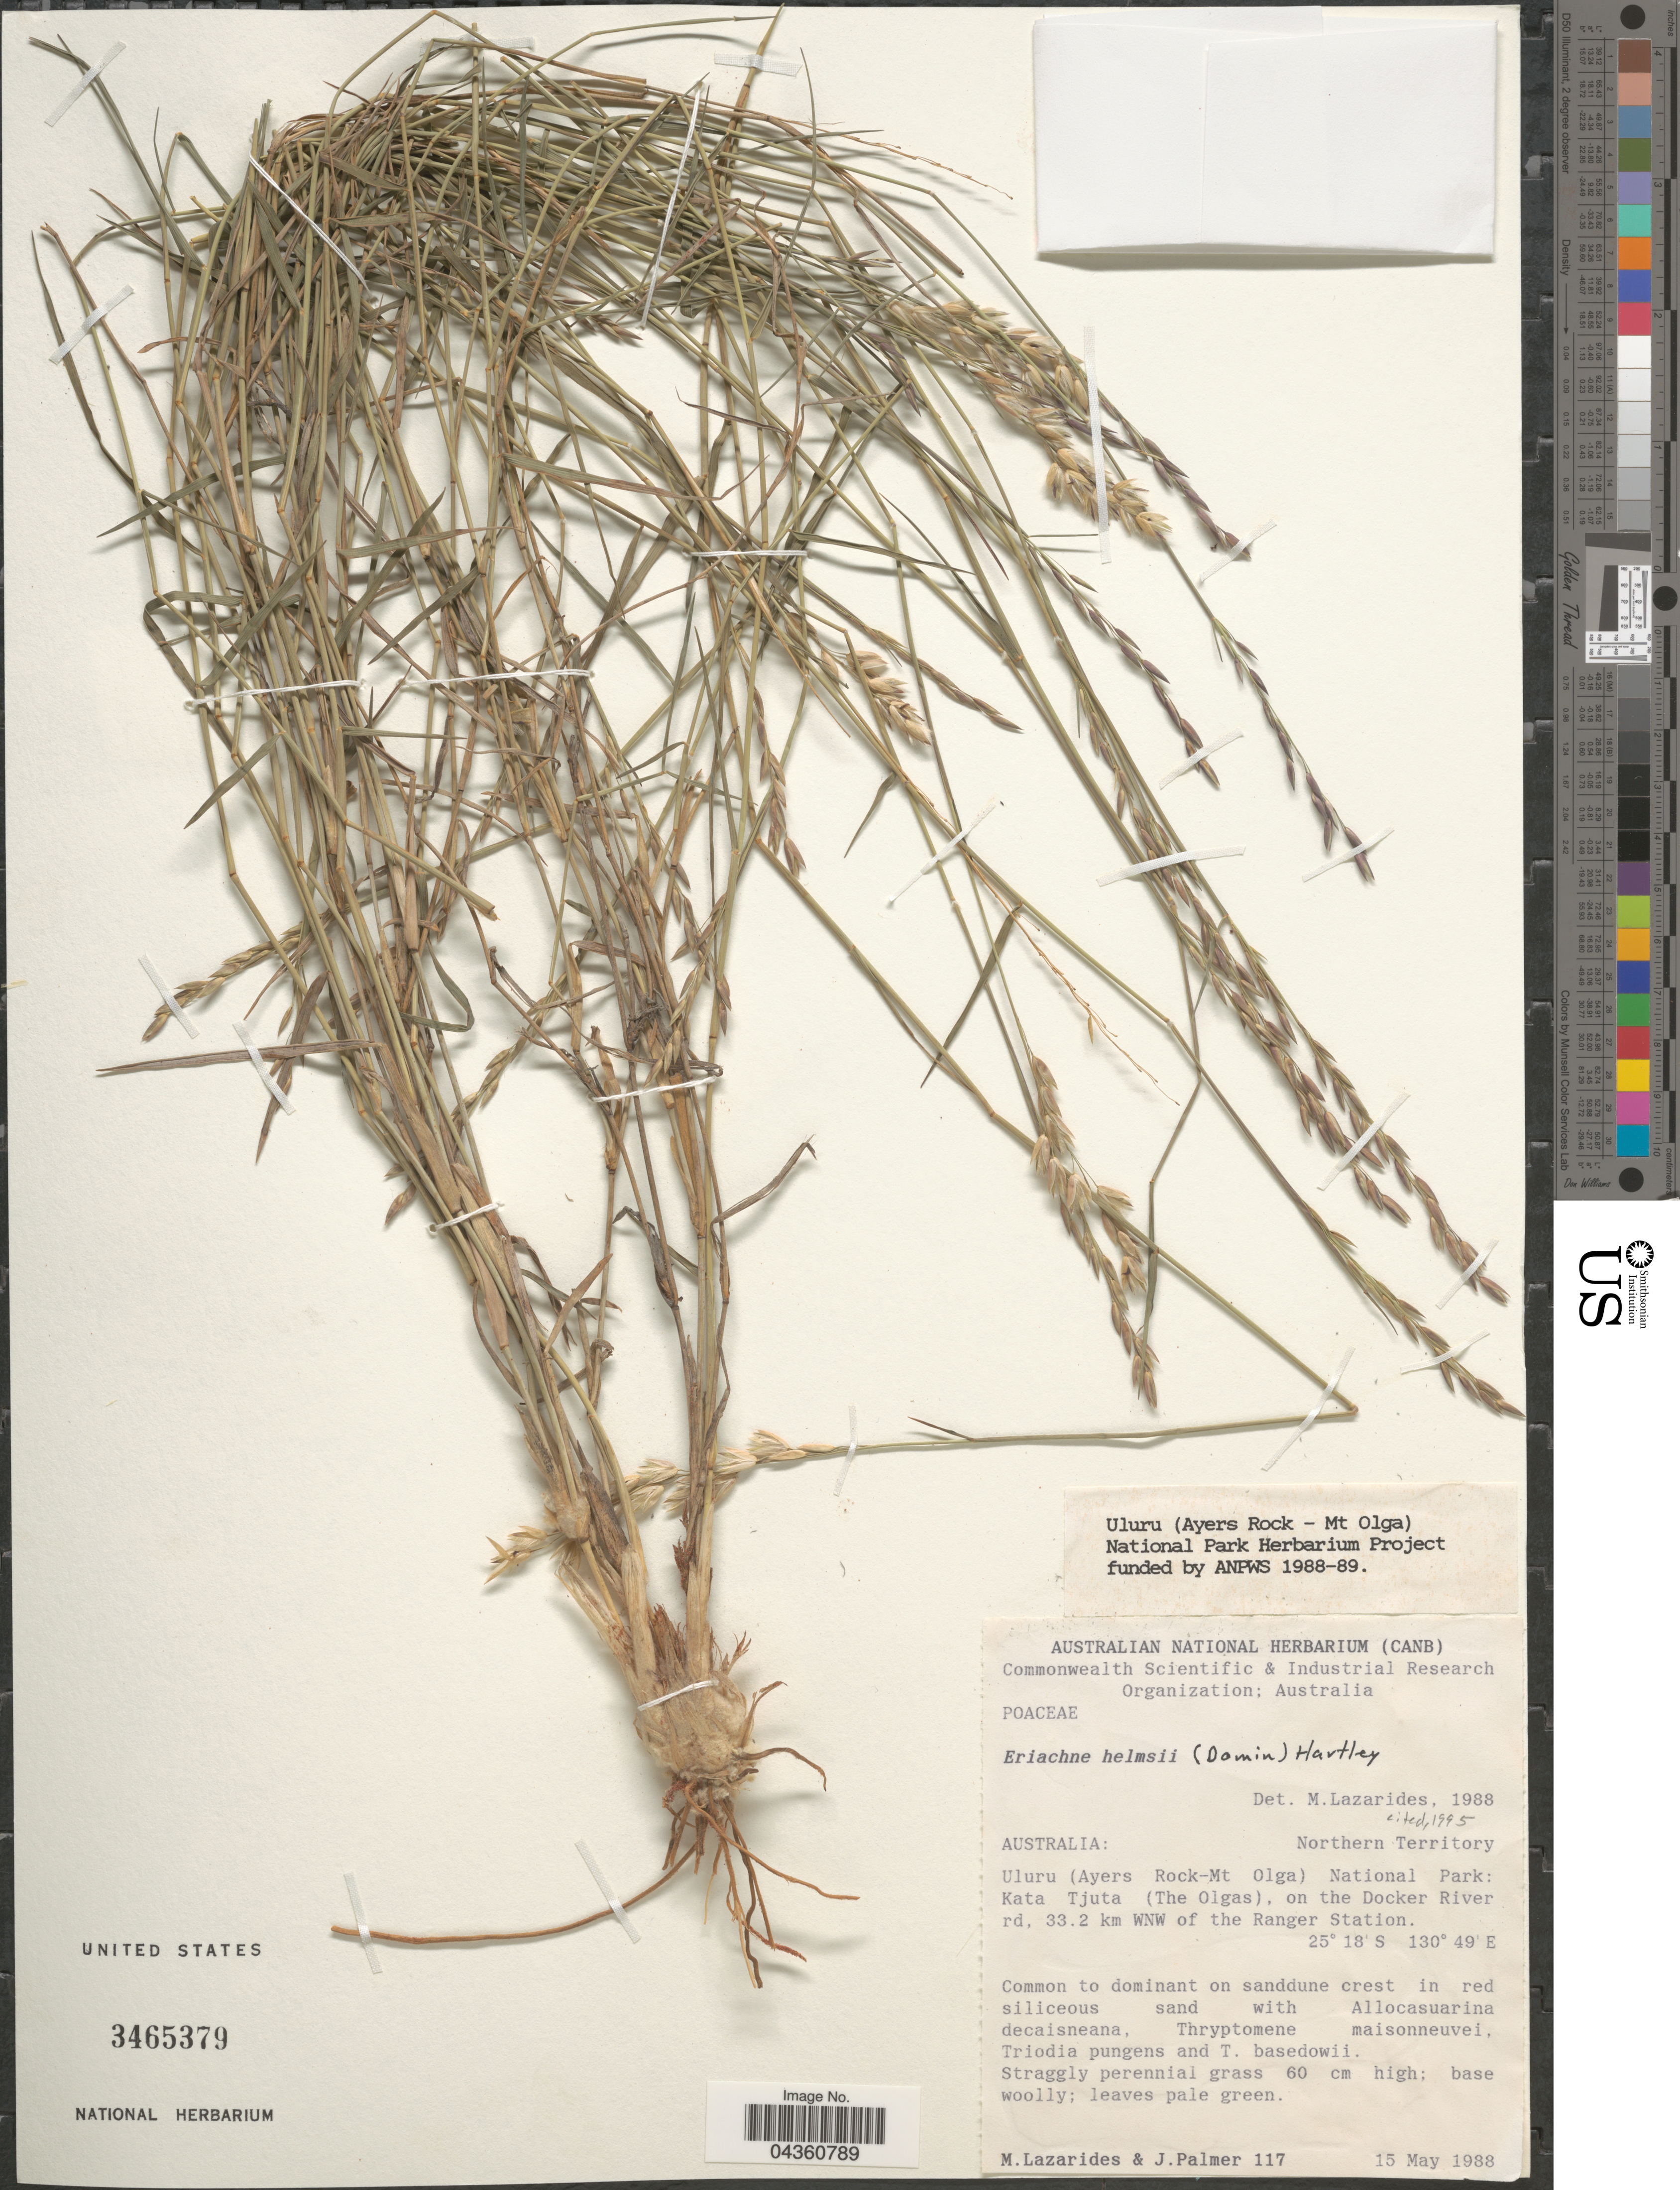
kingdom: Plantae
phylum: Tracheophyta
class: Liliopsida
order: Poales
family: Poaceae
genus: Eriachne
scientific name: Eriachne helmsii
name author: Domin ex Hartley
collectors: M. Lazarides & J. Palmer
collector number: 117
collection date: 1988-05-15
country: Australia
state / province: Northern Territory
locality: Uluru (Ayers Rock-Mt Olga) National Park: Kata Tjuta (The Olgas), on the Docker River rd, 33.2 km WNW of the Ranger Station.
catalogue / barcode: US 3465379